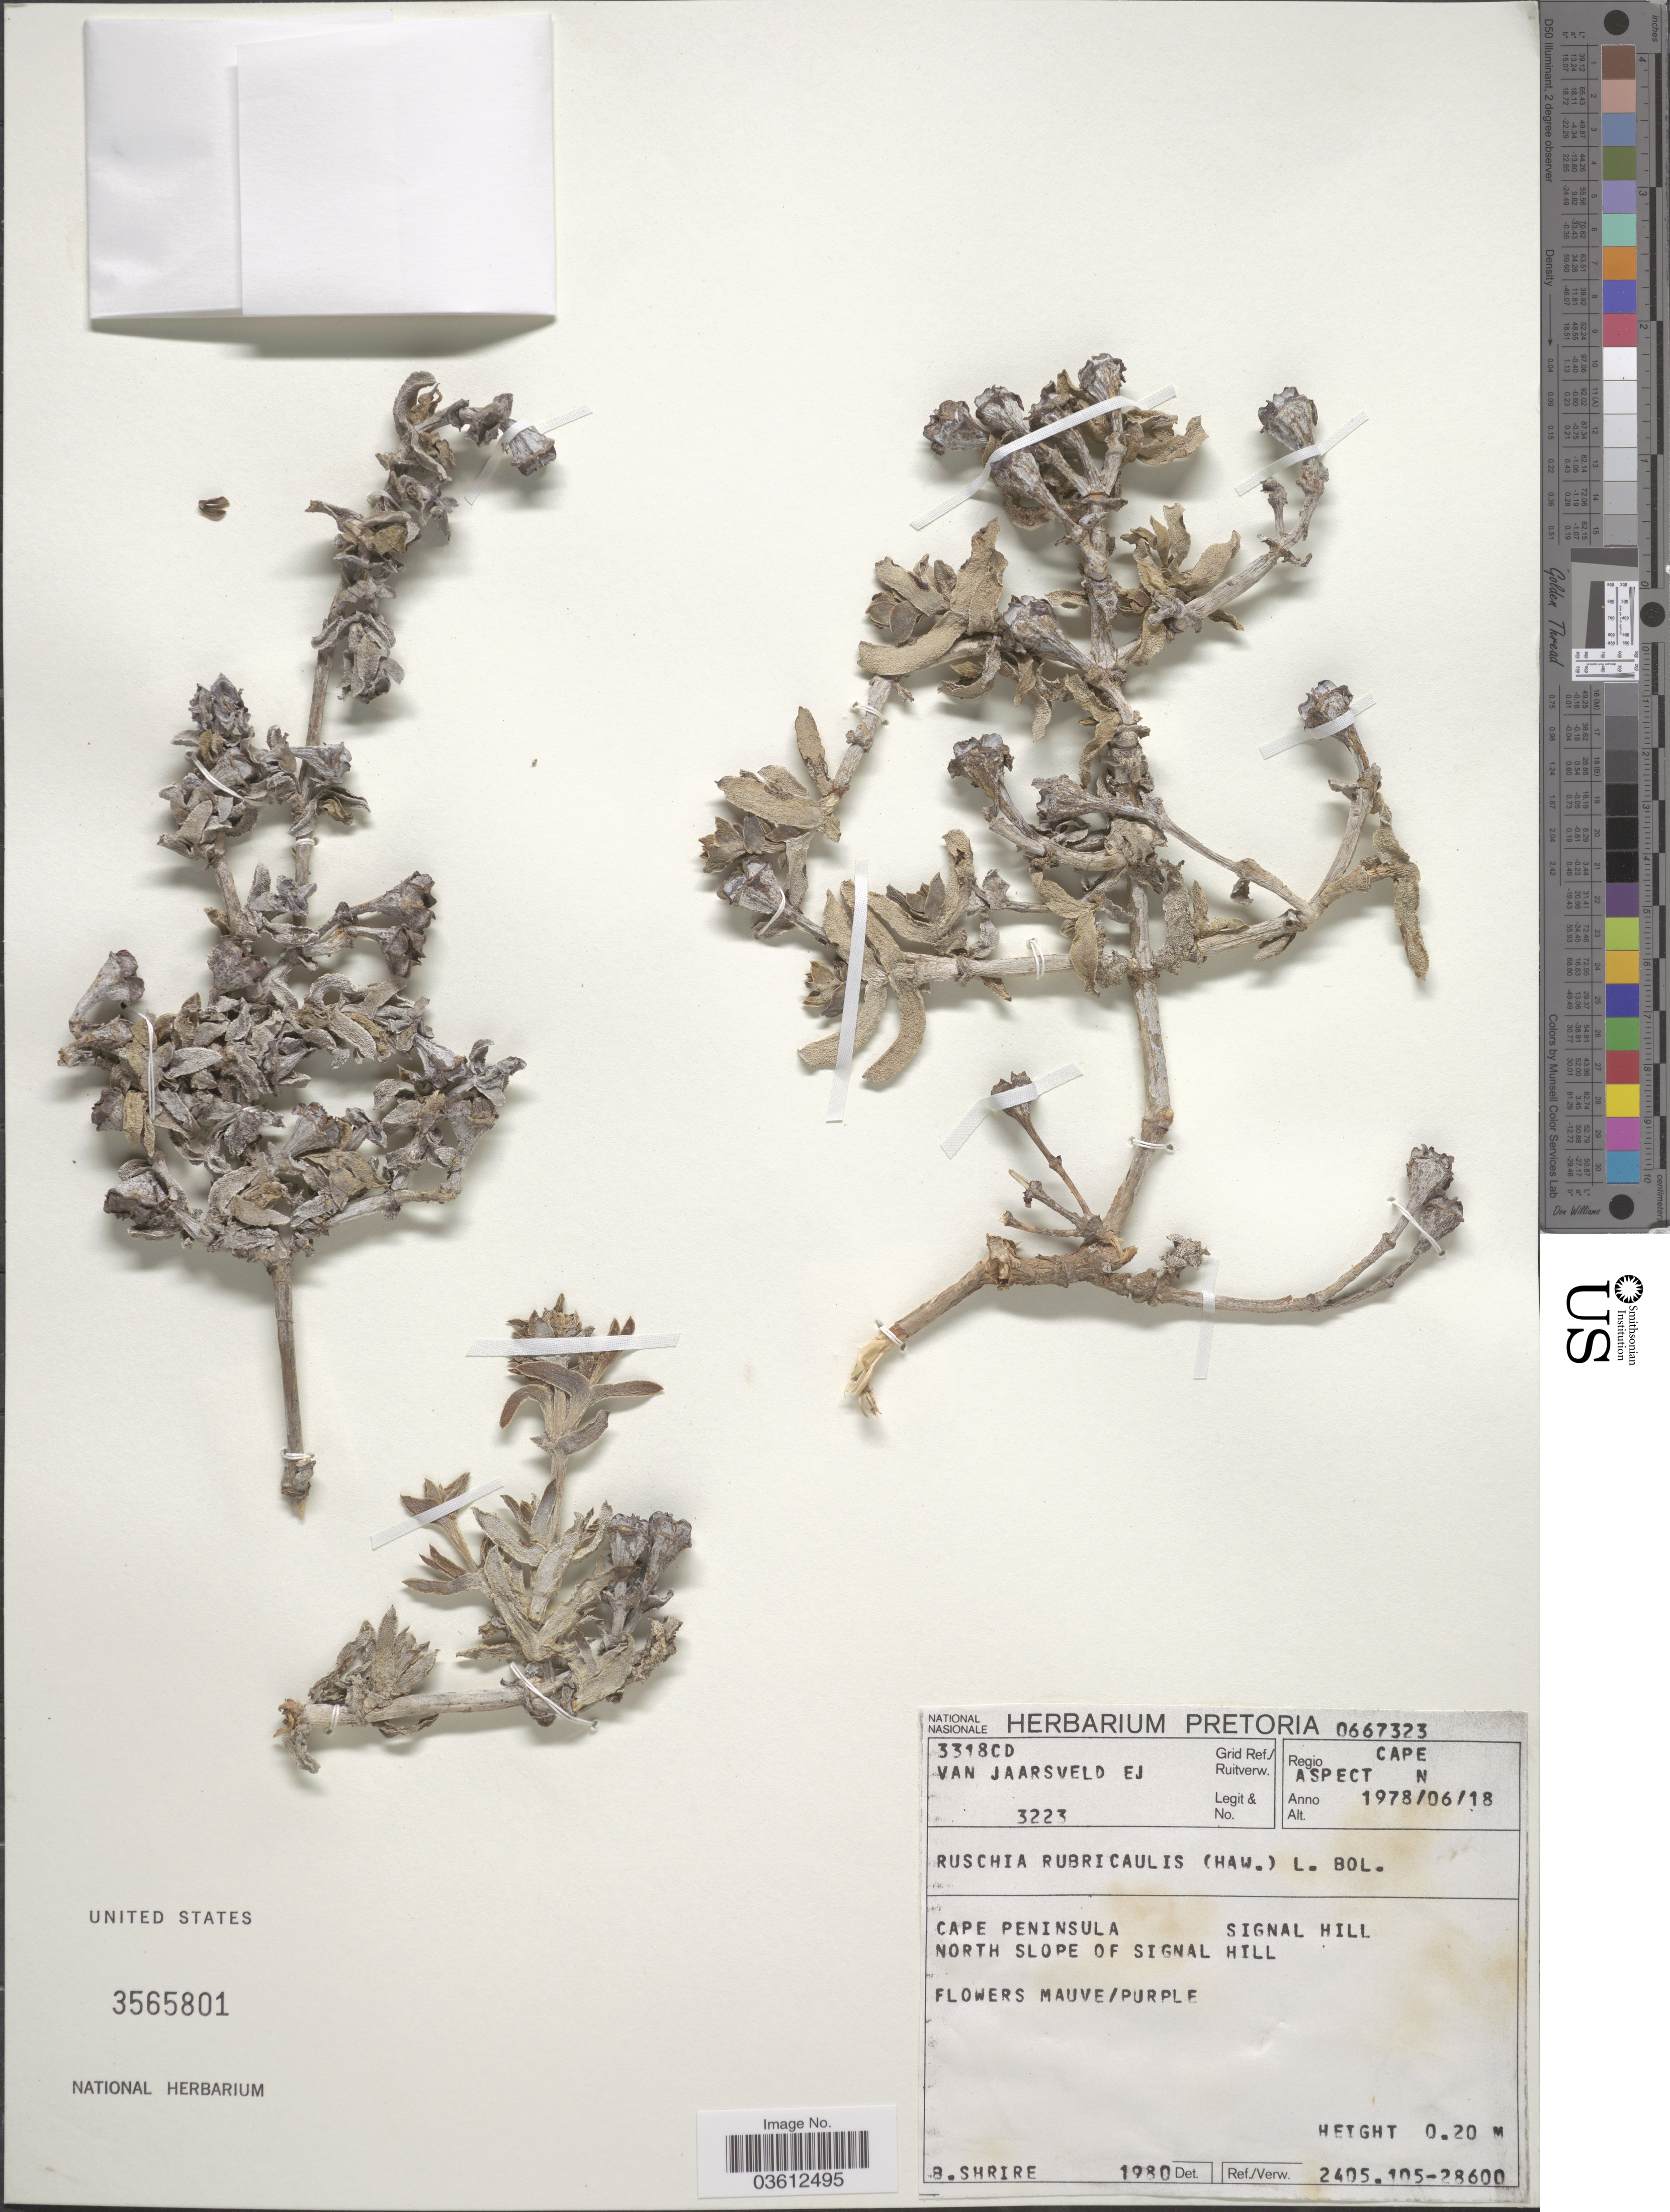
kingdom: Plantae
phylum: Tracheophyta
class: Magnoliopsida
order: Caryophyllales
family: Aizoaceae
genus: Ruschia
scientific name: Ruschia rubricaulis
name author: L. Bolus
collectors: E. van Jaarsveld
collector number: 3318CD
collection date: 1978-06-18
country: South Africa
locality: Grid Ref./ Ruitverw. 3318CD. Regio Cape Aspect N. Cape Peninsula. Signal Hill. North slope of Signall Hill.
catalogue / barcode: US 3565801